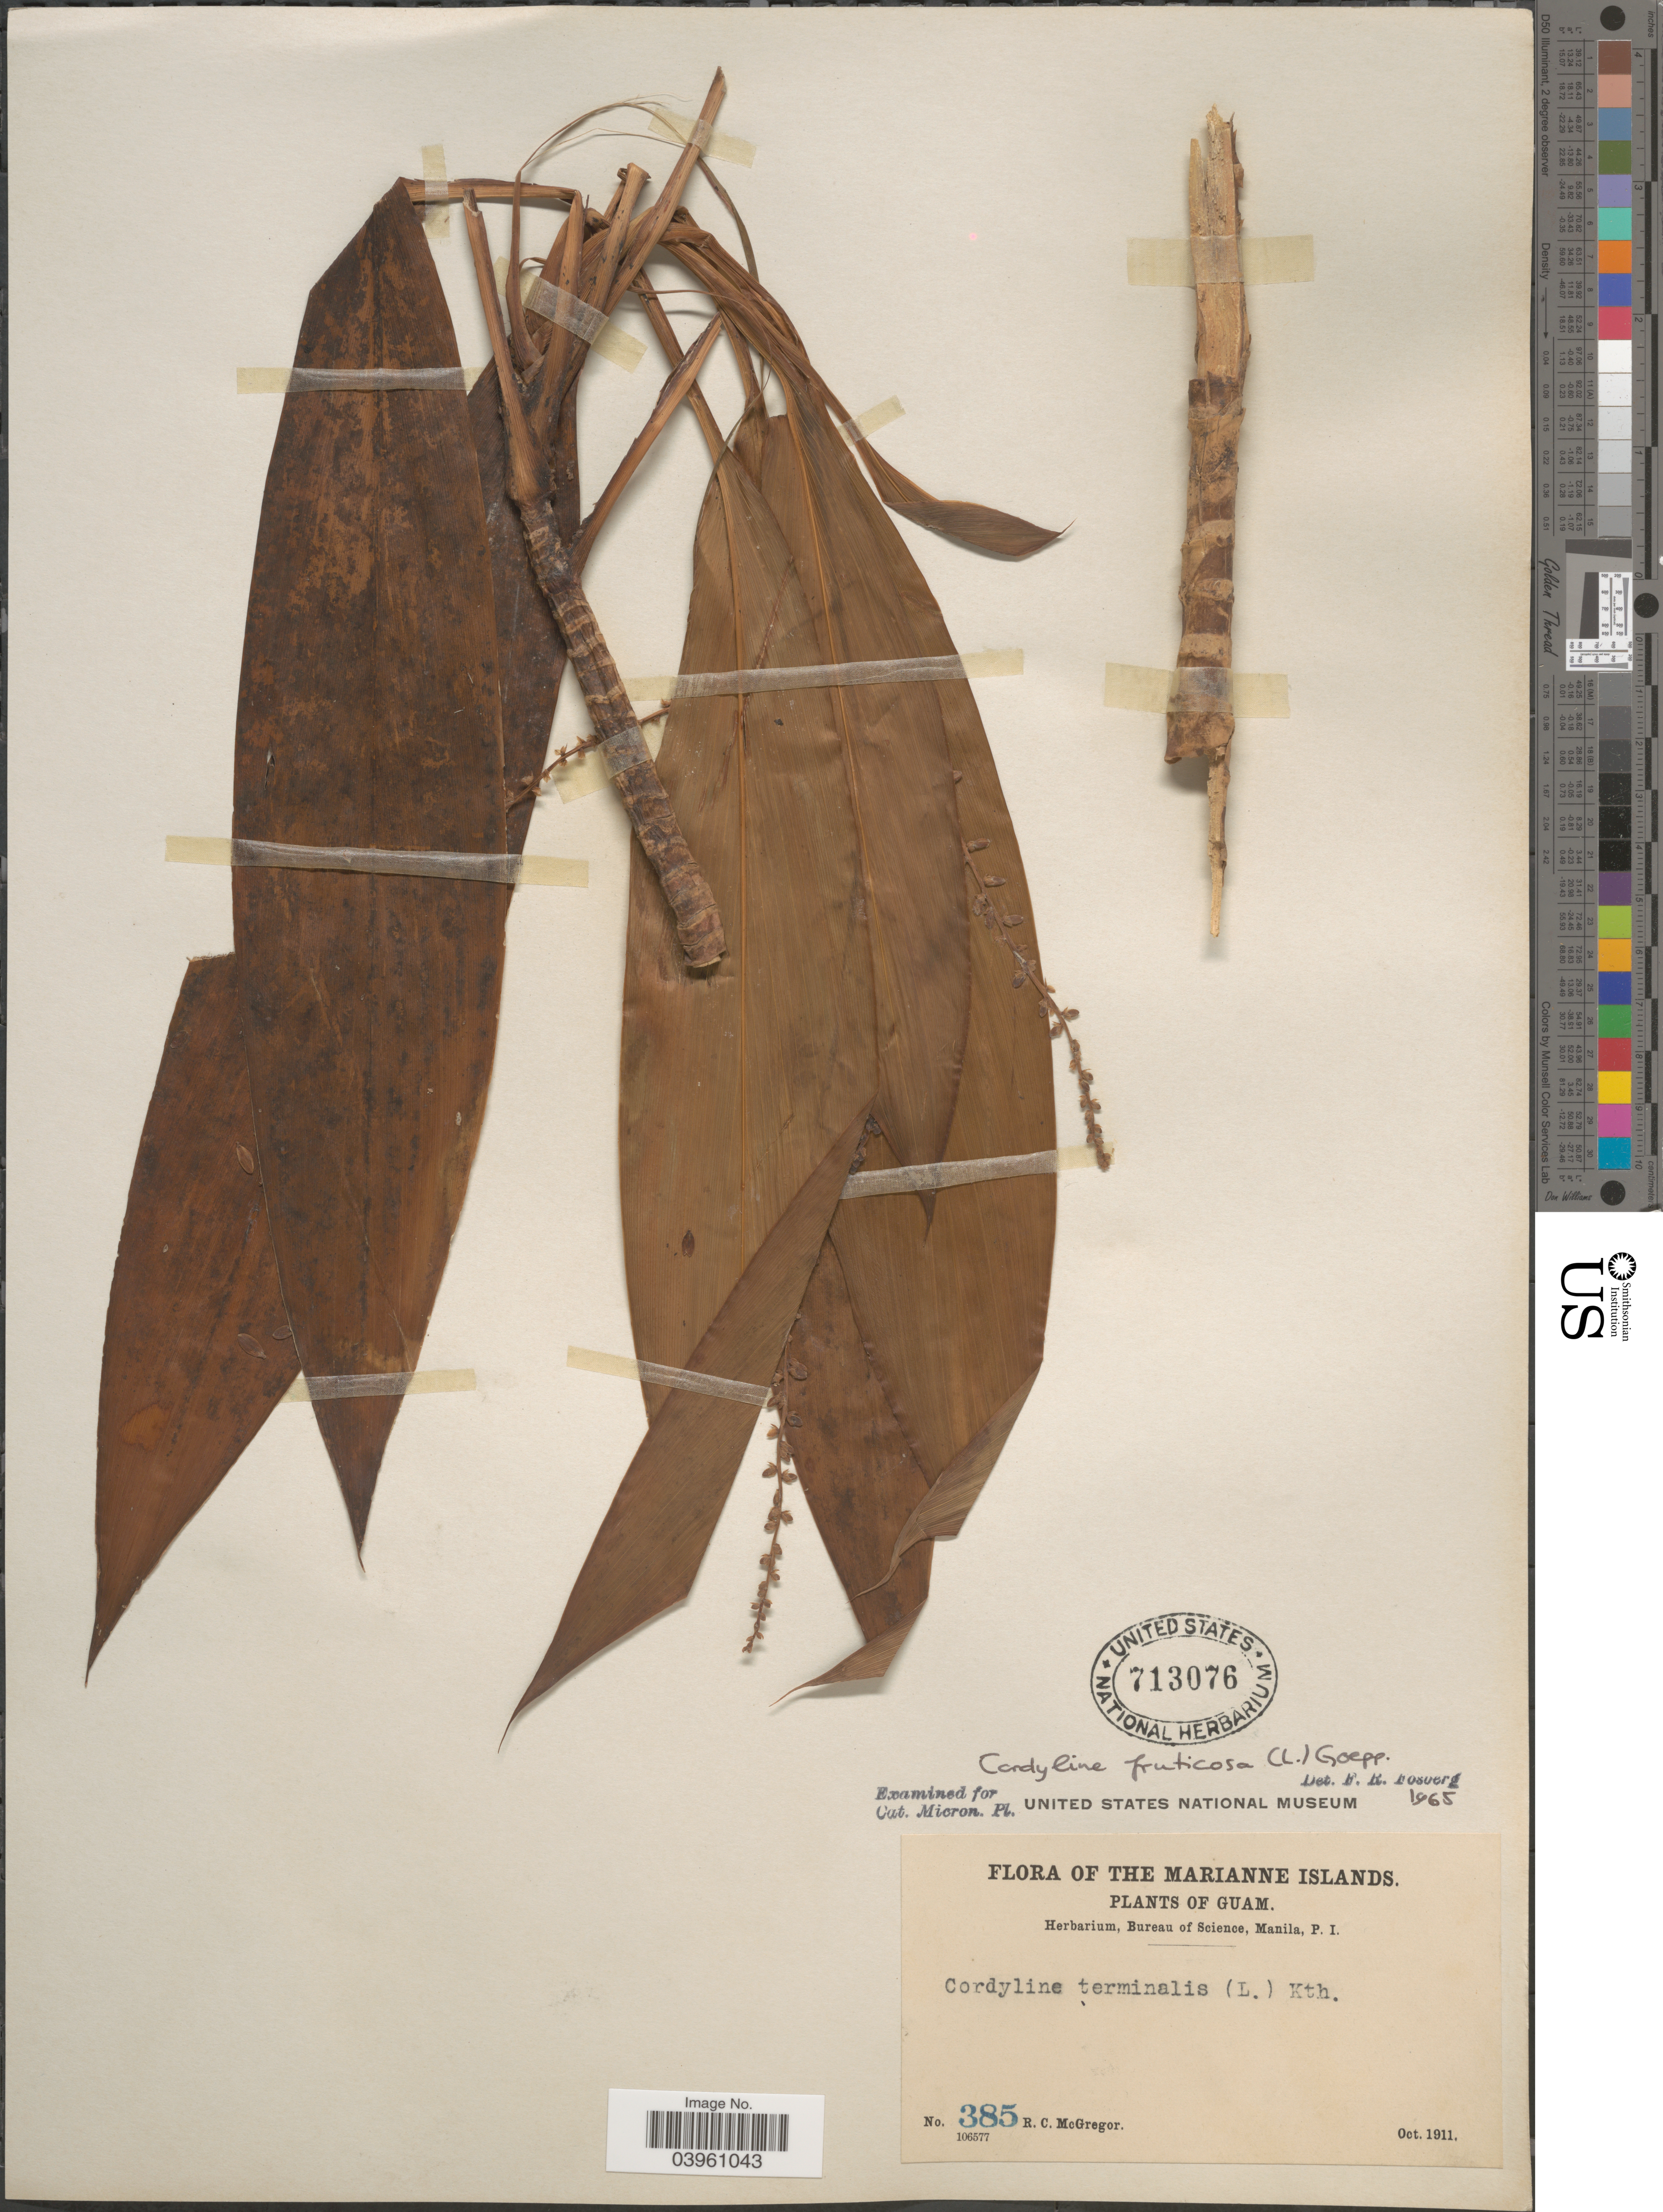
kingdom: Plantae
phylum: Tracheophyta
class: Liliopsida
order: Asparagales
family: Asparagaceae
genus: Cordyline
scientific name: Cordyline fruticosa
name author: (L.) A. Chev.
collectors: R. C. McGregor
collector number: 385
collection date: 1911-10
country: Guam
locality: The Marianne Islands.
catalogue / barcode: US 713076